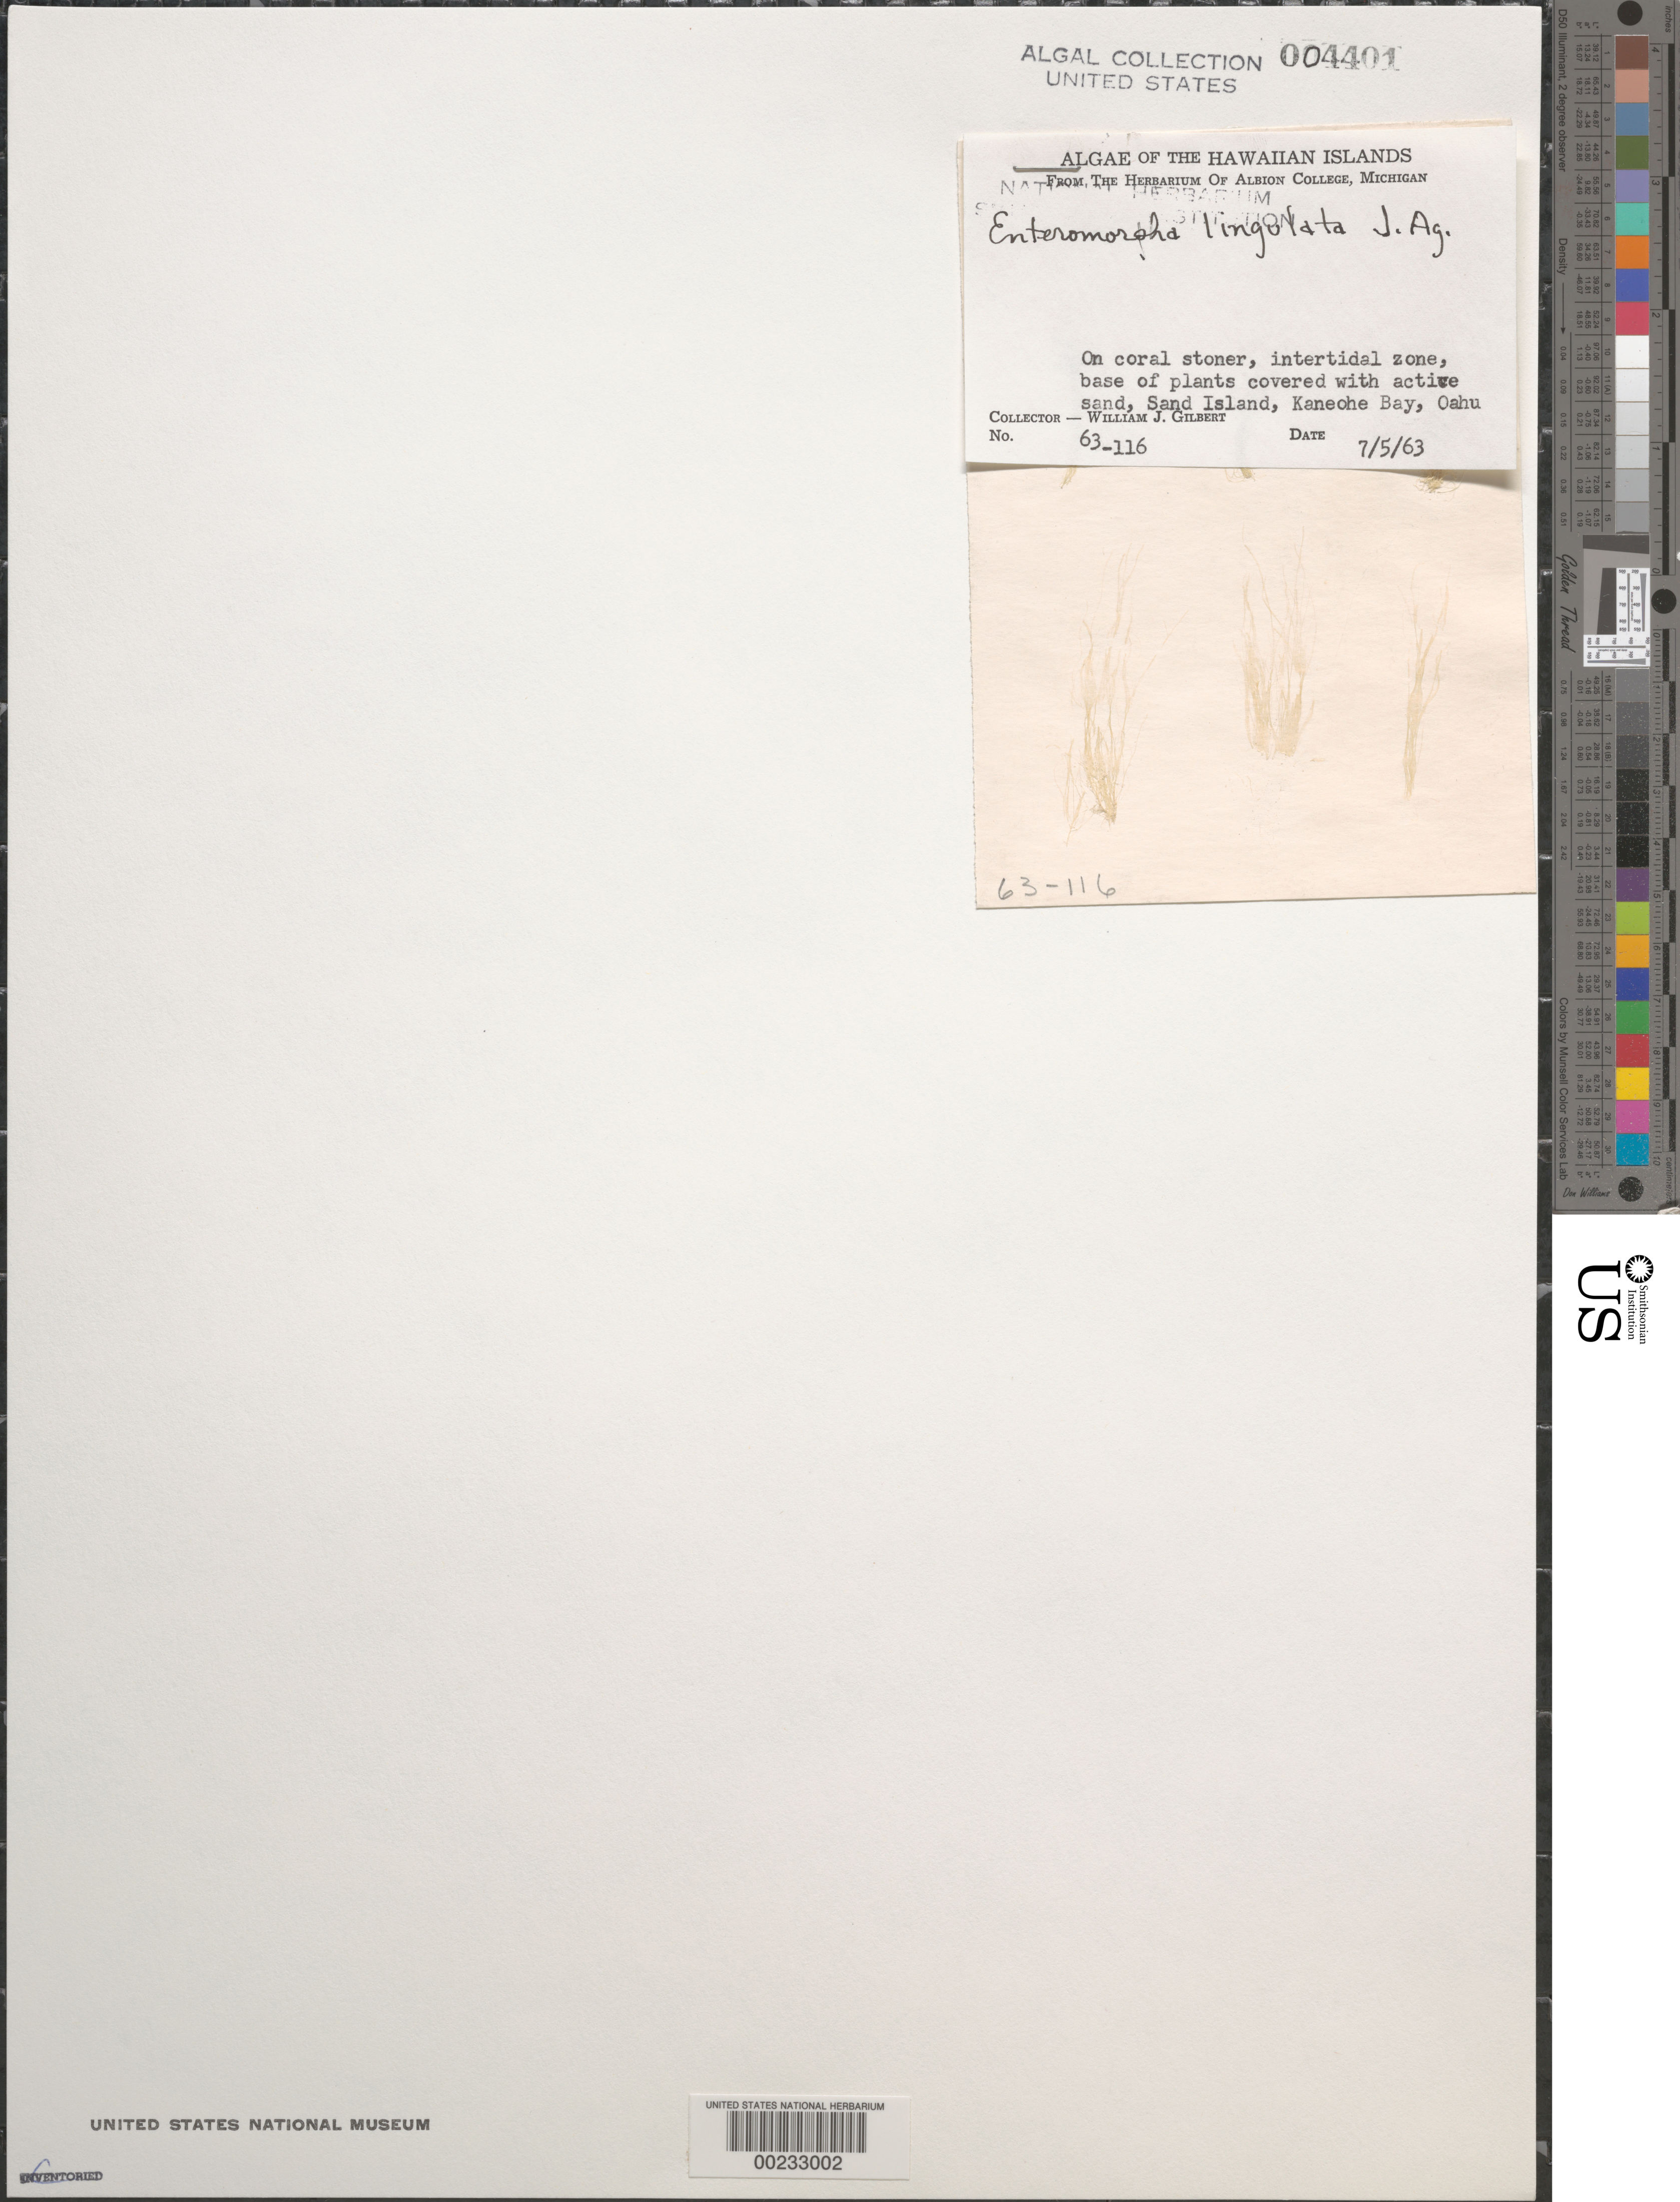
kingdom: Plantae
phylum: Chlorophyta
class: Ulvophyceae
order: Ulvales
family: Ulvaceae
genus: Ulva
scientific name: Ulva flexuosa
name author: Wulfen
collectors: W. J. Gilbert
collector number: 63-116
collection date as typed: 05 Jul 1963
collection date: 1963-07-05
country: United States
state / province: Hawaii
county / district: Honolulu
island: Oahu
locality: Kaneohe Bay, Sand Island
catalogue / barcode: US 4401